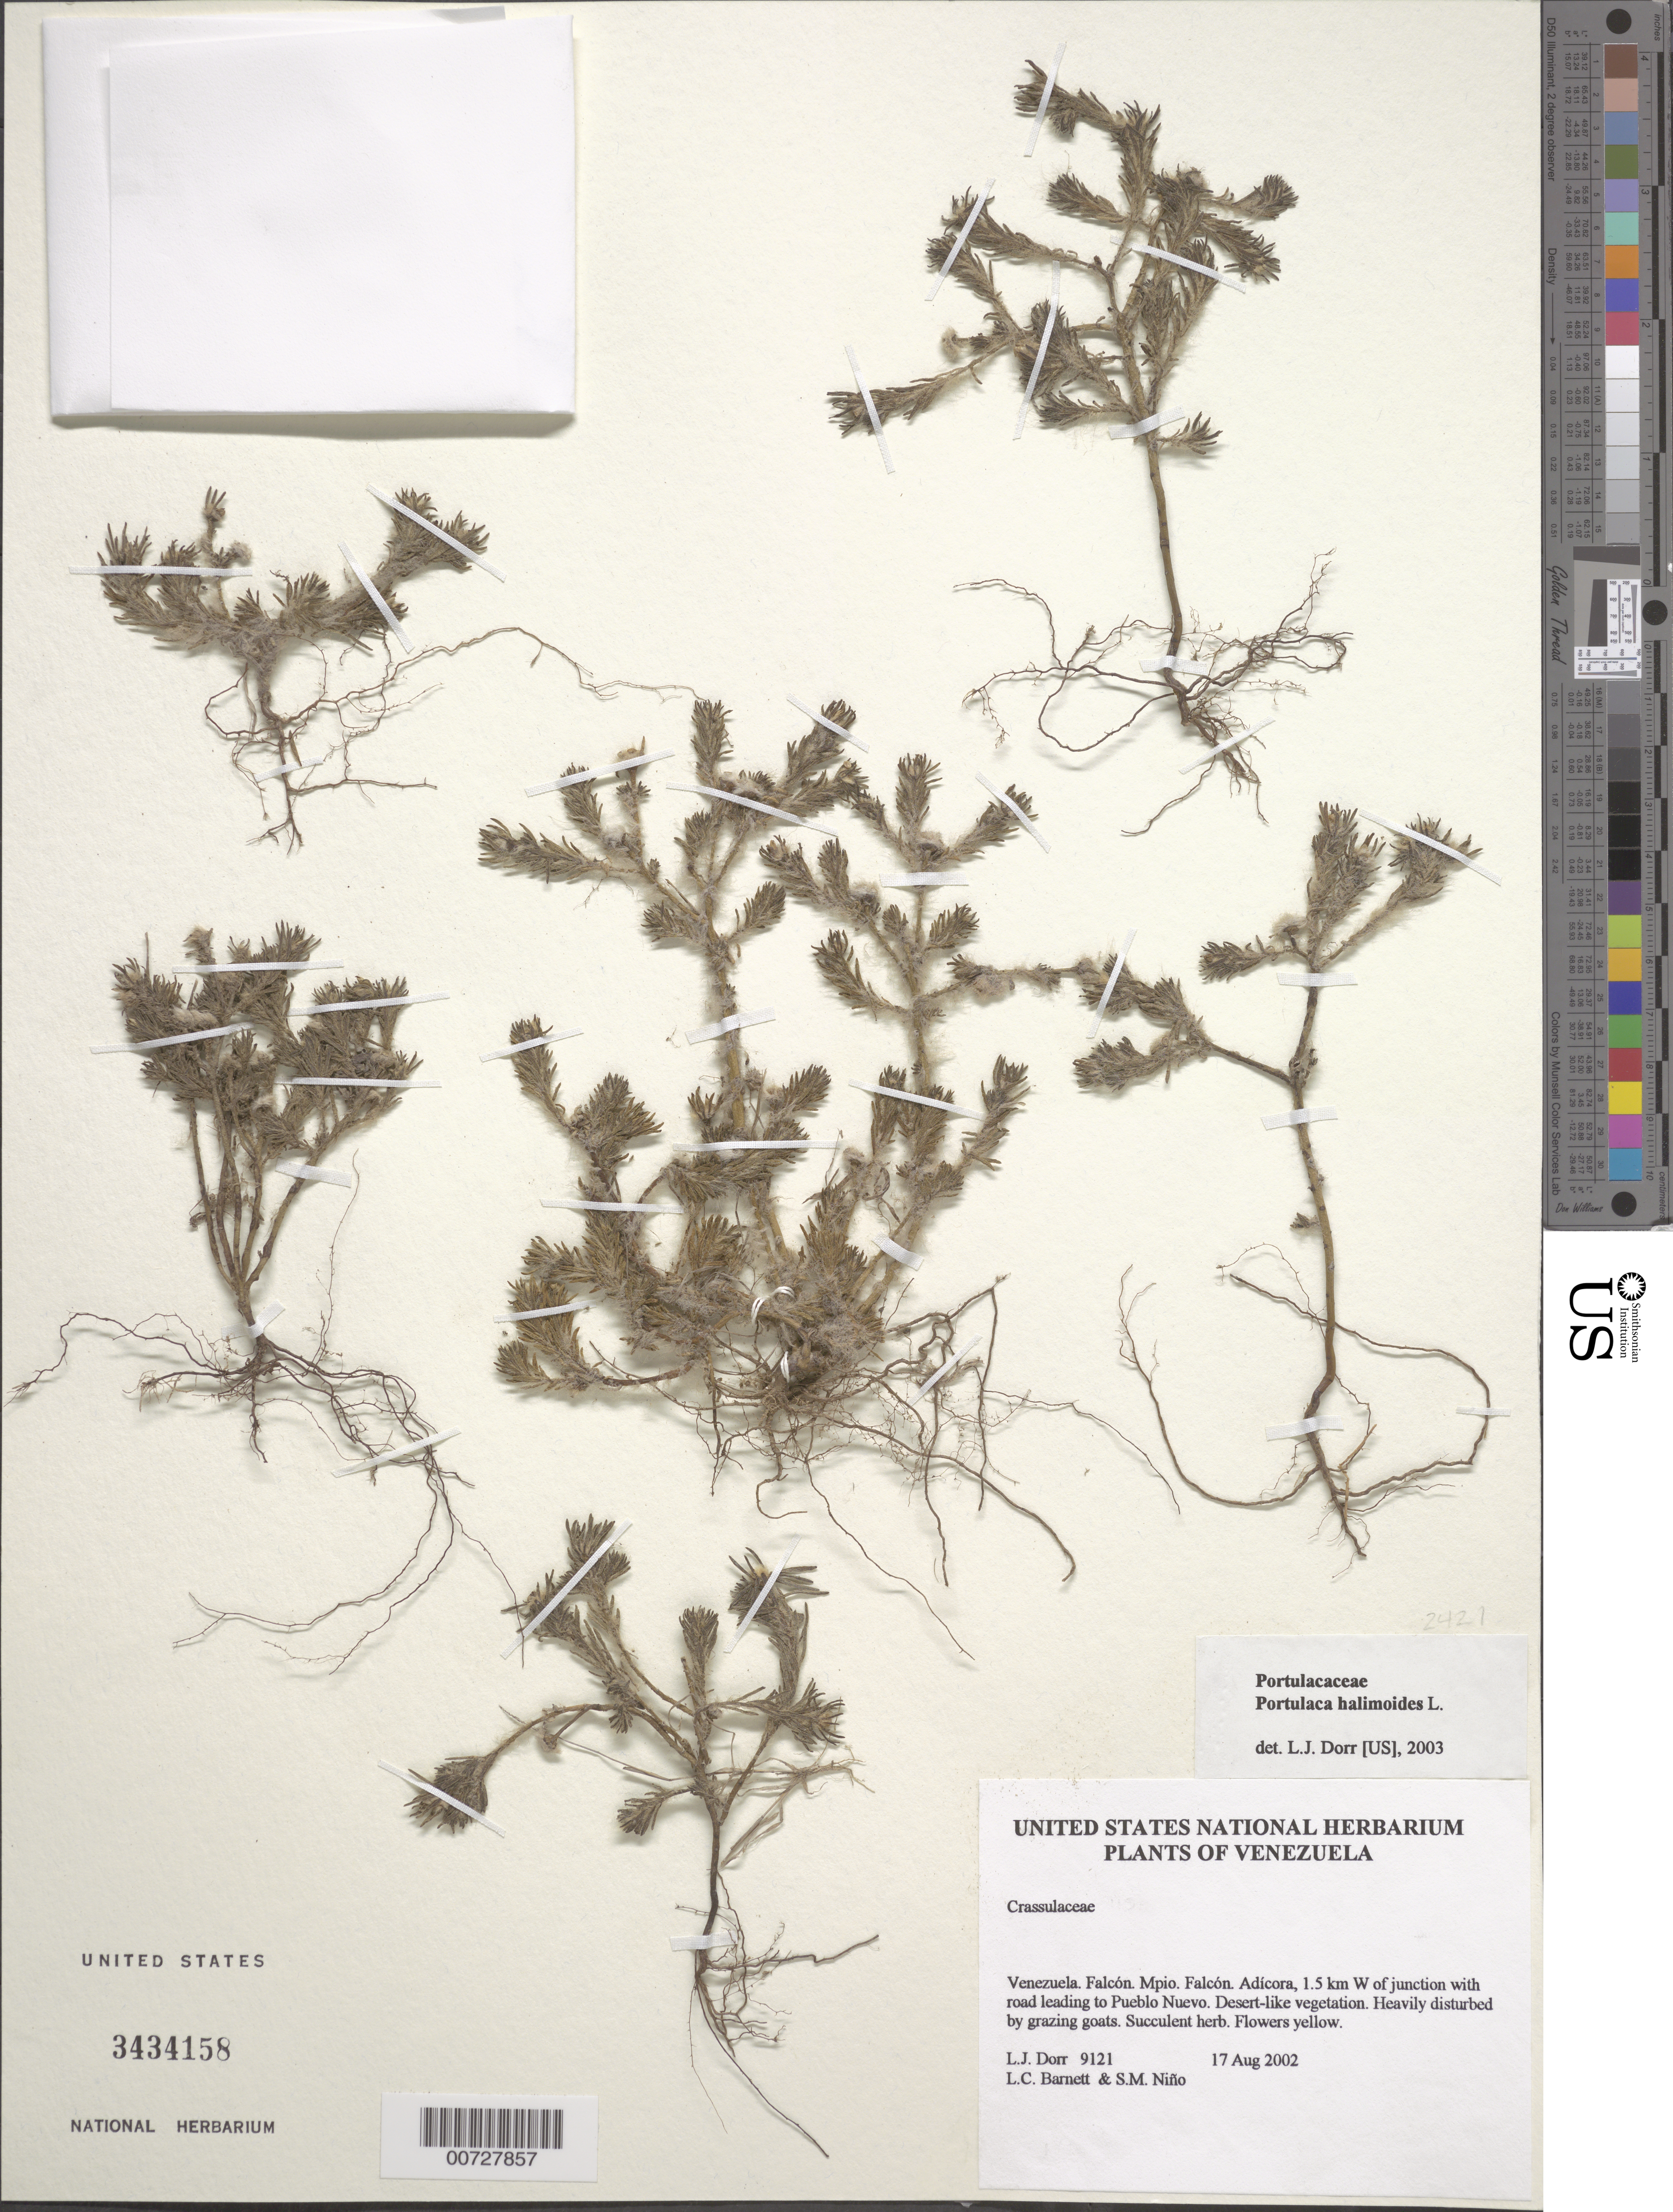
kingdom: Plantae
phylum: Tracheophyta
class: Magnoliopsida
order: Caryophyllales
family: Portulacaceae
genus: Portulaca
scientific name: Portulaca halimoides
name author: L.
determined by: Dorr, L. J., (BOT), Smithsonian Institution - National Museum of Natural History (UNITED STATES)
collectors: L. J. Dorr, L. C. Barnett & S. M. Niño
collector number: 9121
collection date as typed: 17 Aug 2002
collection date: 2002-08-17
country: Venezuela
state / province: Falcón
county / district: Falcón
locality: Adícora, 1.5 km W of junction with road leading to Pueblo Nuevo.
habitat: Desert-like vegetation. Heavily disturbed by grazing goats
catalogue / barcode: US 3434158